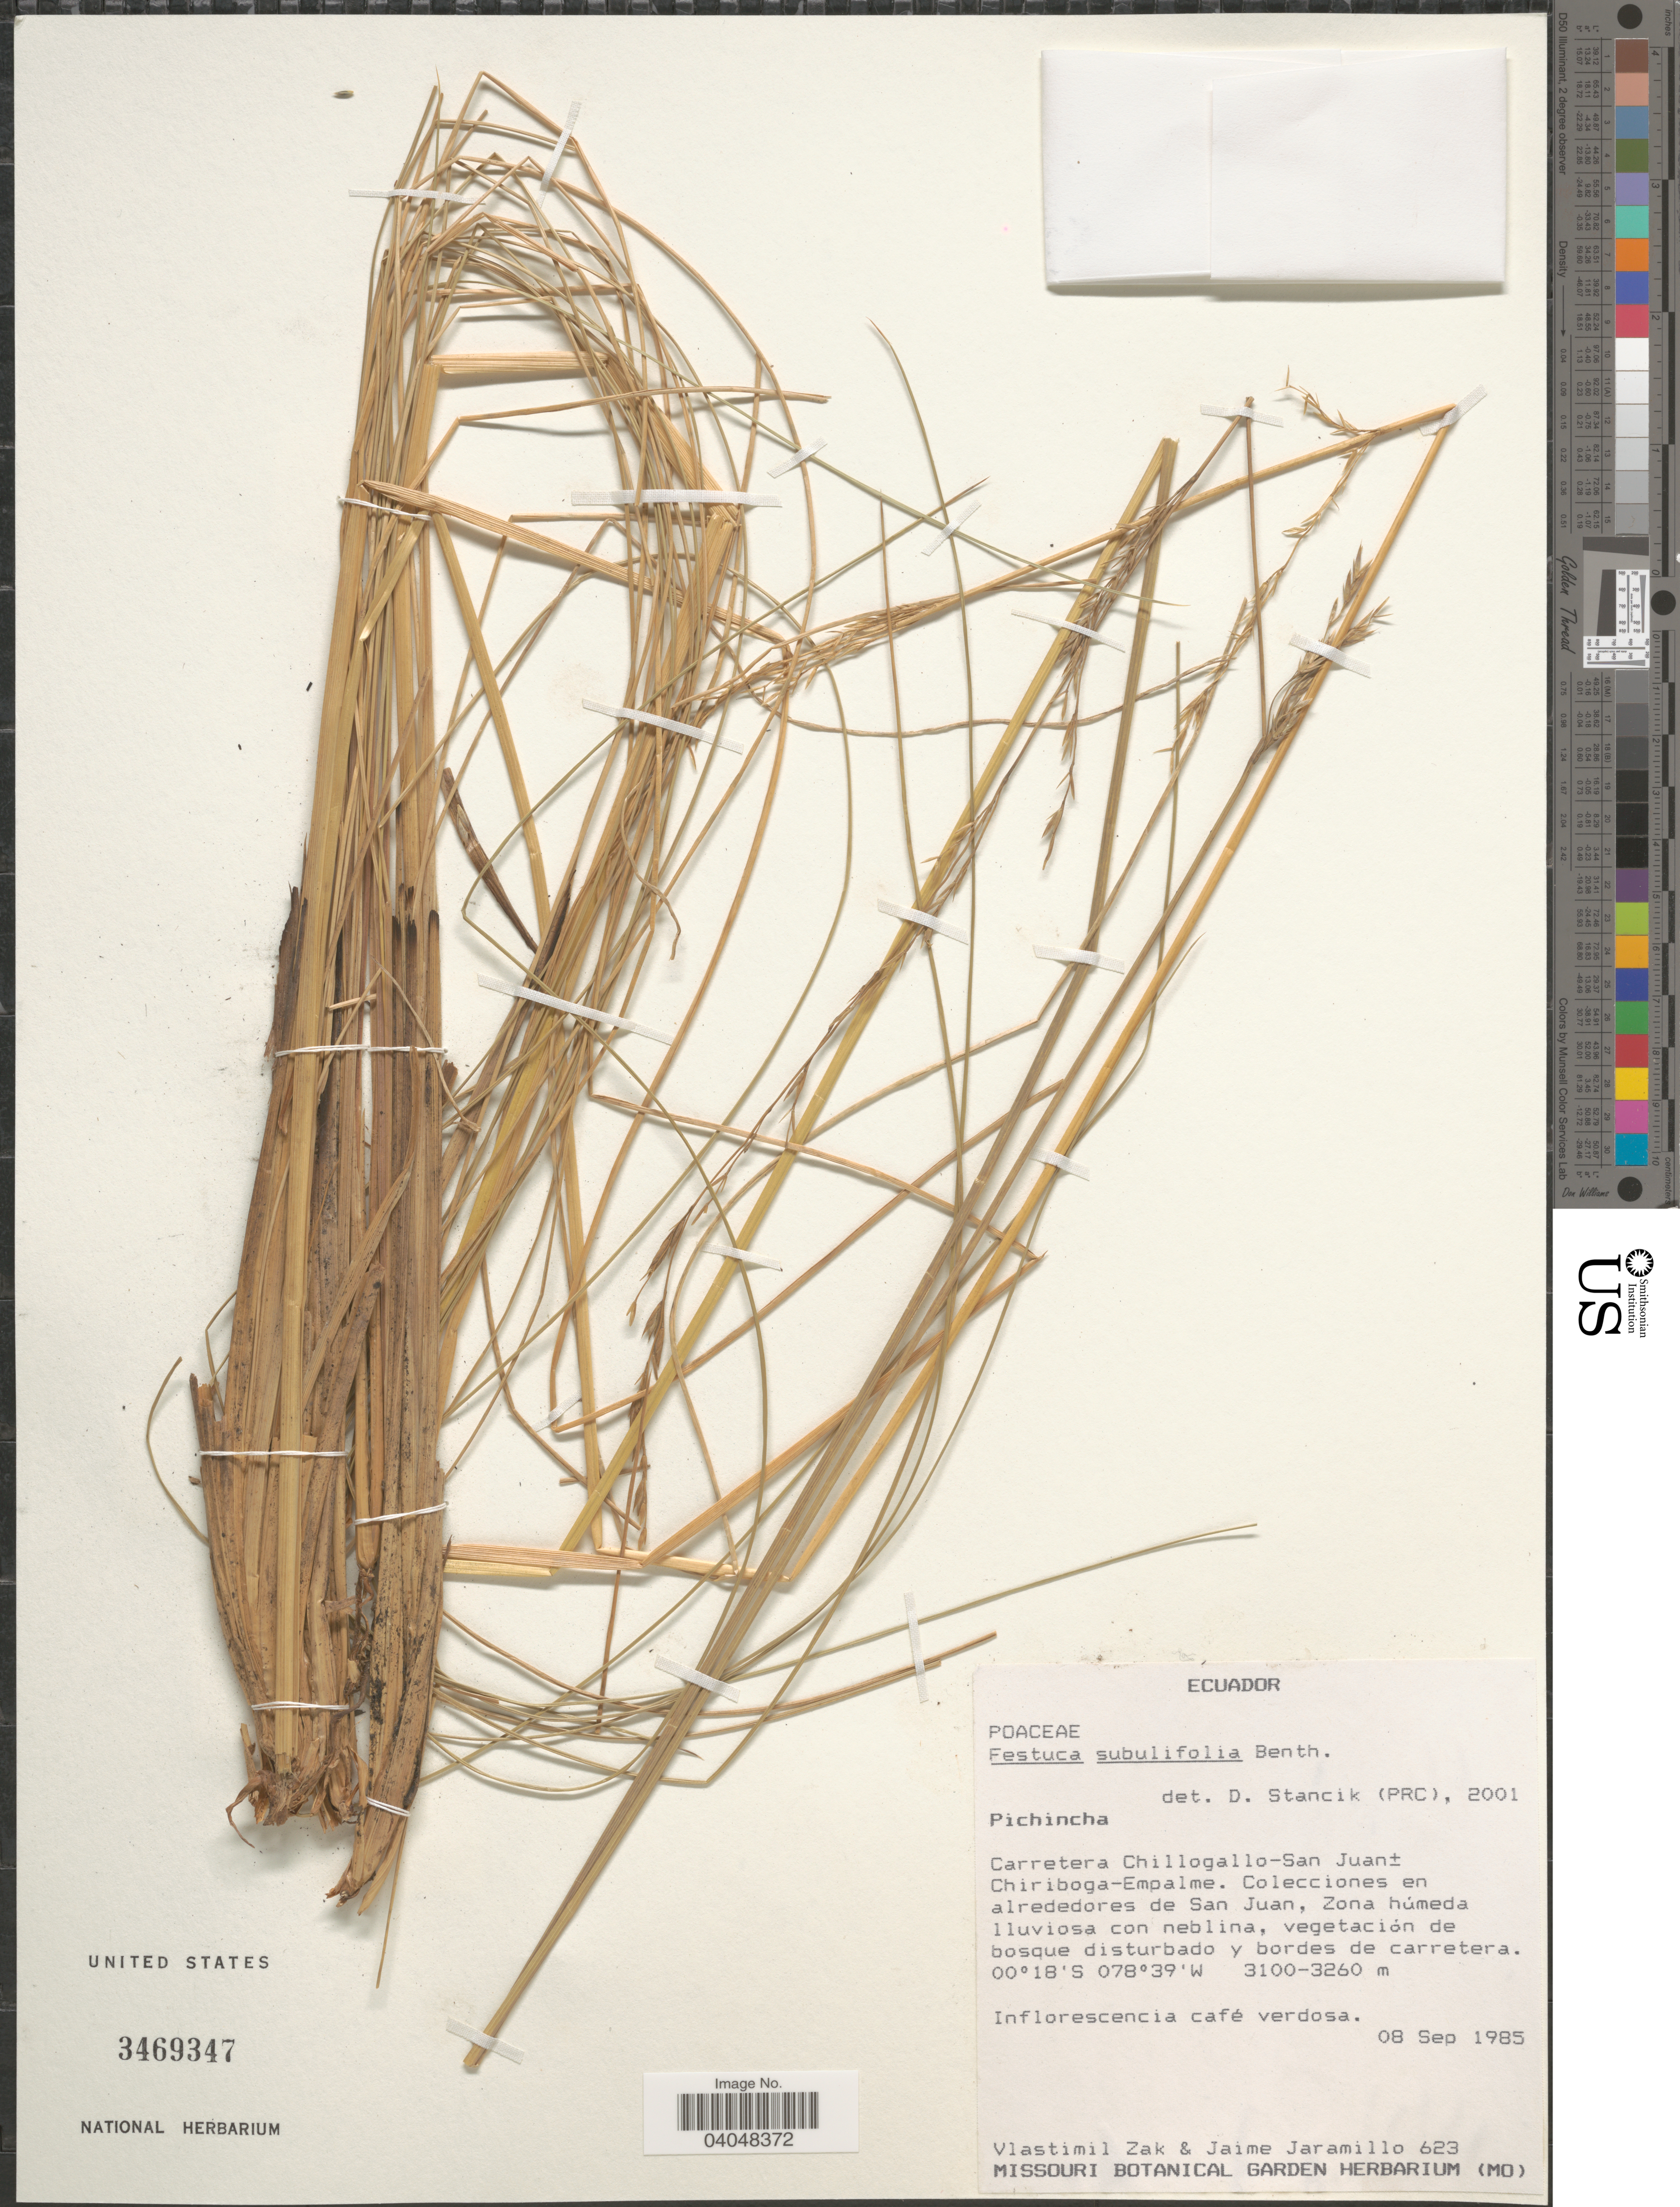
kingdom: Plantae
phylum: Tracheophyta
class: Liliopsida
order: Poales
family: Poaceae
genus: Festuca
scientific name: Festuca subulifolia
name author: Benth.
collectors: V. Zak & J. Jaramillo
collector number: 623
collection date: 1985-09-08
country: Ecuador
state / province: Pichincha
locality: Carretera Chillogallo-San Juan±. Chiriboga-Empalme. En alrededores de San Juan, Zona húmeda.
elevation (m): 3100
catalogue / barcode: US 3469347